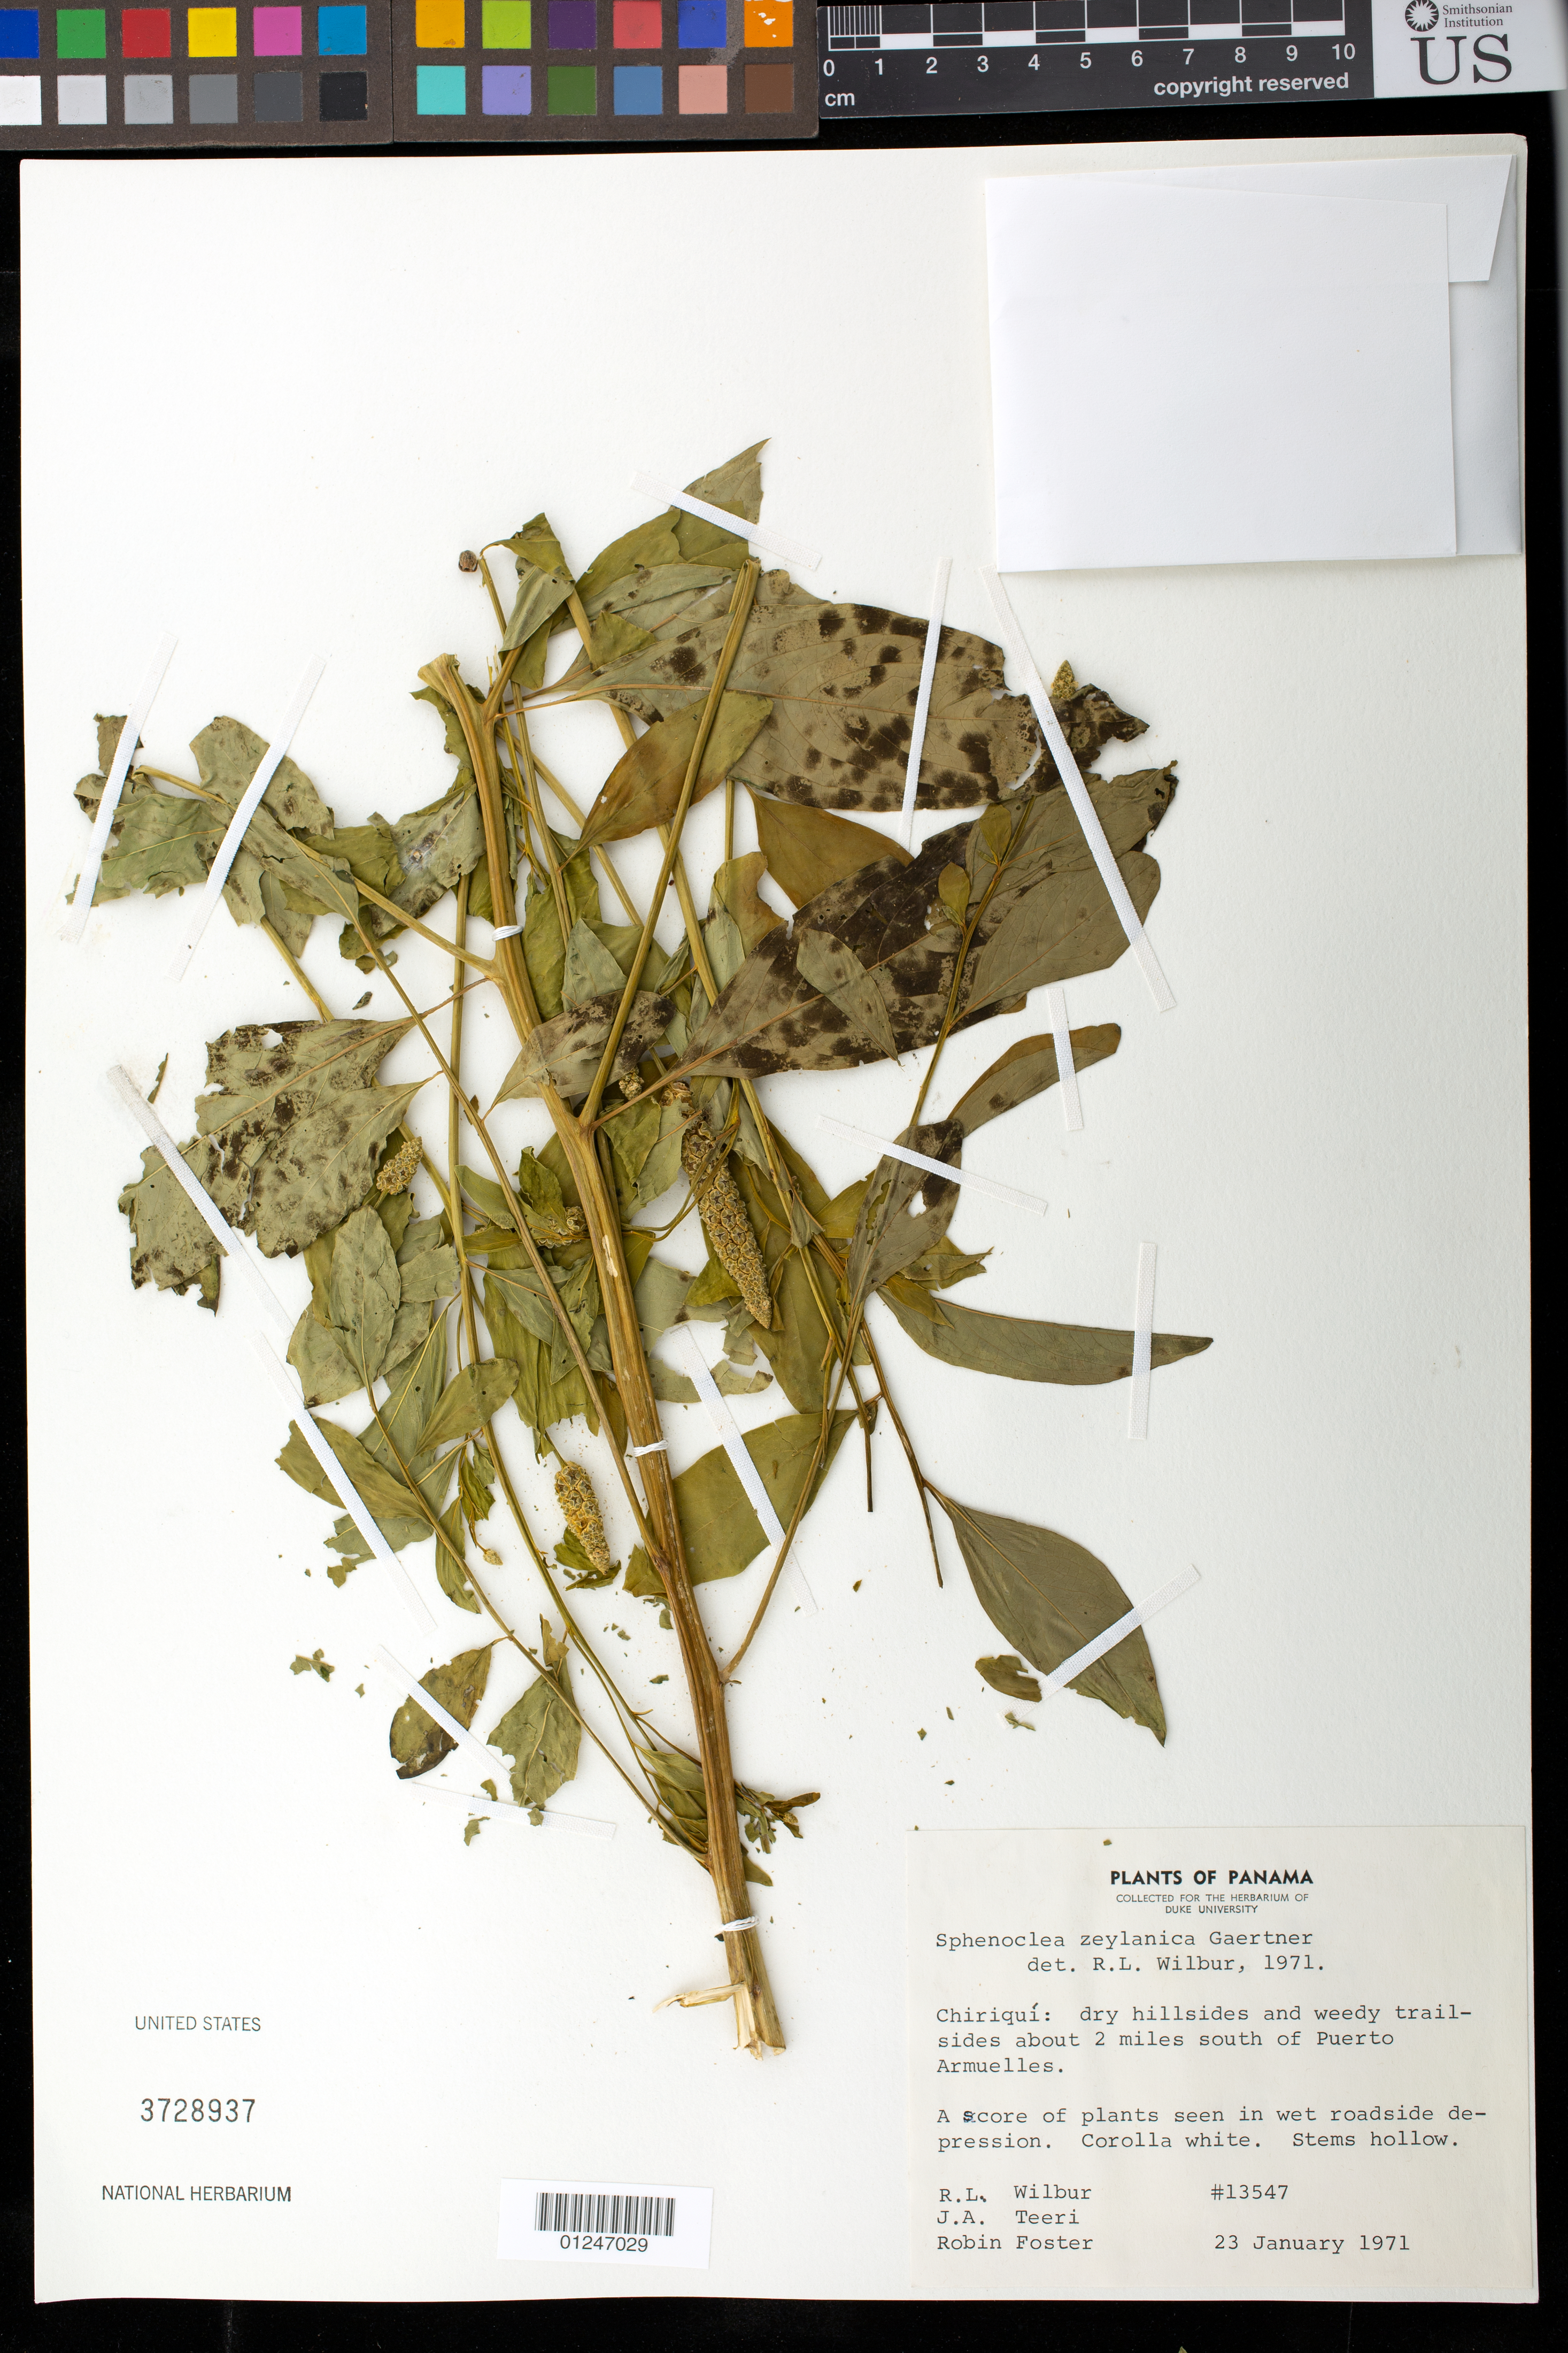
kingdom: Plantae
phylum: Tracheophyta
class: Magnoliopsida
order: Solanales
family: Sphenocleaceae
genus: Sphenoclea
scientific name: Sphenoclea zeylanica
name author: Gaertn.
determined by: Wilbur, R. L.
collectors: R. L. Wilbur & J. Teeri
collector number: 13547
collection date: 1971-01-23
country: Panama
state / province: Chiriquí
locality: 2 mi. S of Puerto Armuelles.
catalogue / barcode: US 3728937